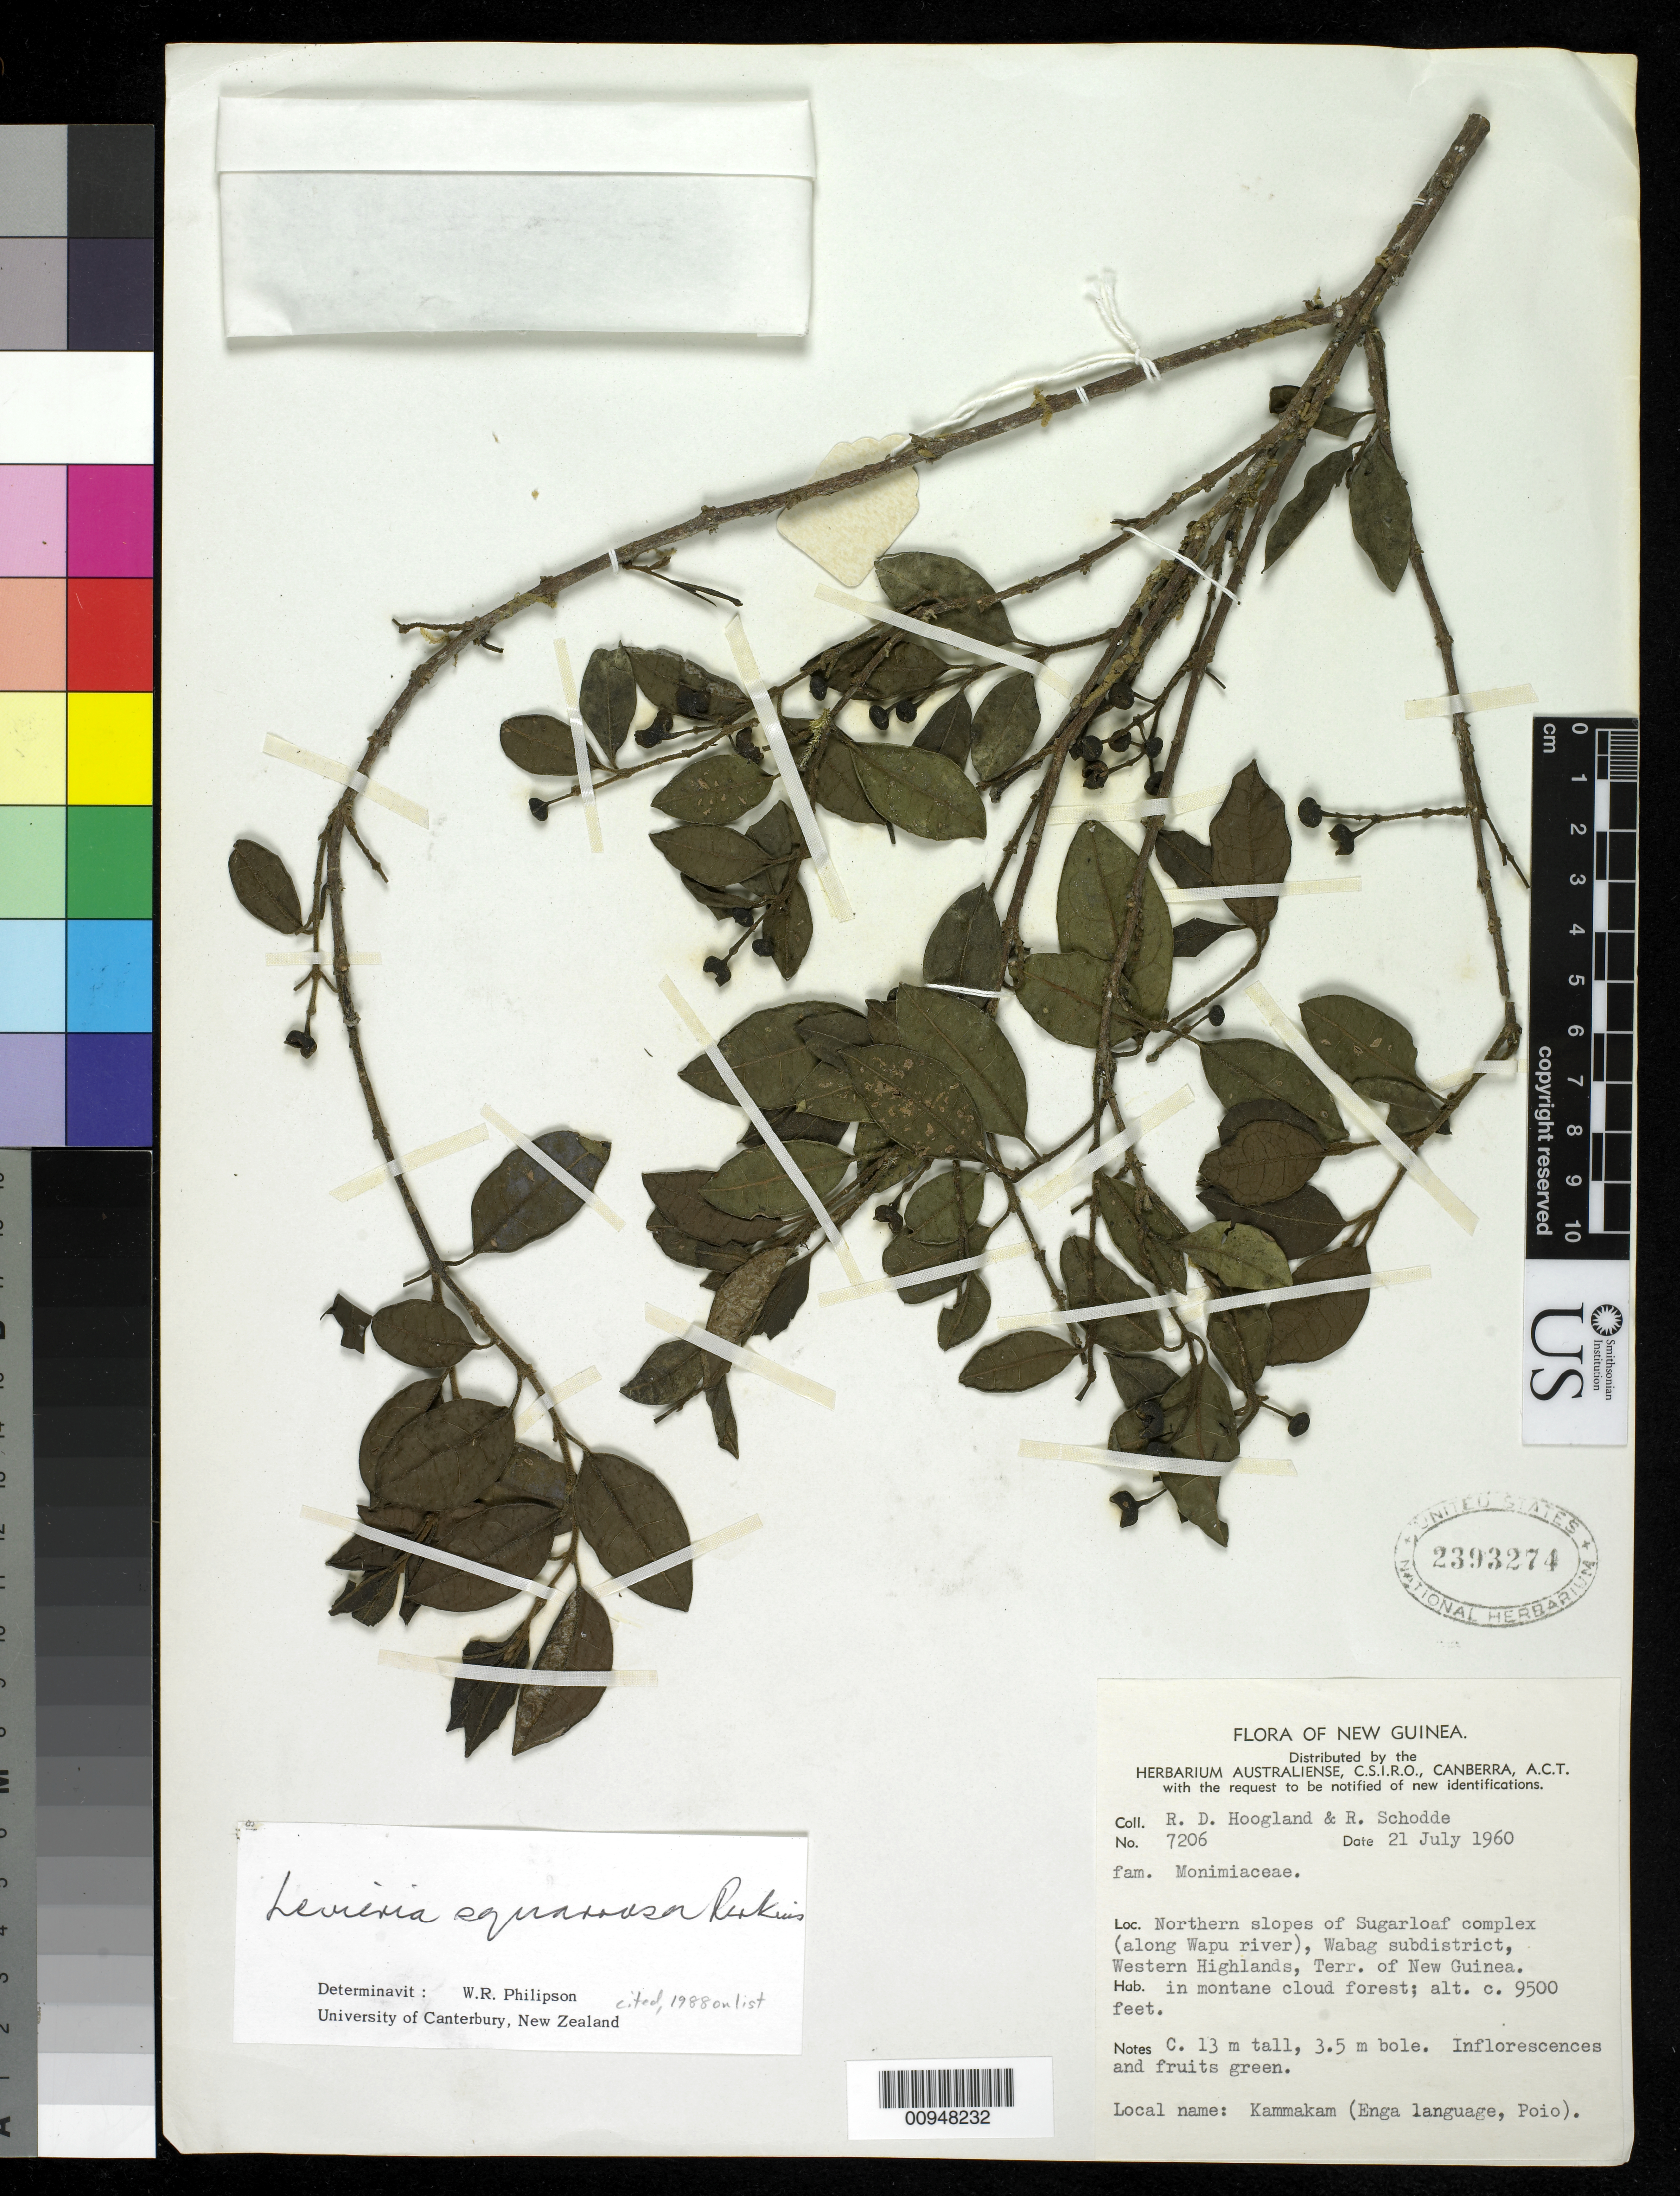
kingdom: Plantae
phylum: Tracheophyta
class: Magnoliopsida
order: Laurales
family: Monimiaceae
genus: Levieria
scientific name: Levieria squarrosa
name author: Perkins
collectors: R. D. Hoogland & R. Schodde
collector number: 7206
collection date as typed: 21 Jul 1960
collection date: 1960-07-21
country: Papua New Guinea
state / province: Enga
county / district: Wabag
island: New Guinea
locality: N slopes of Sugarloaf complex (along Wapu River).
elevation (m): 2896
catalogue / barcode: US 2393274